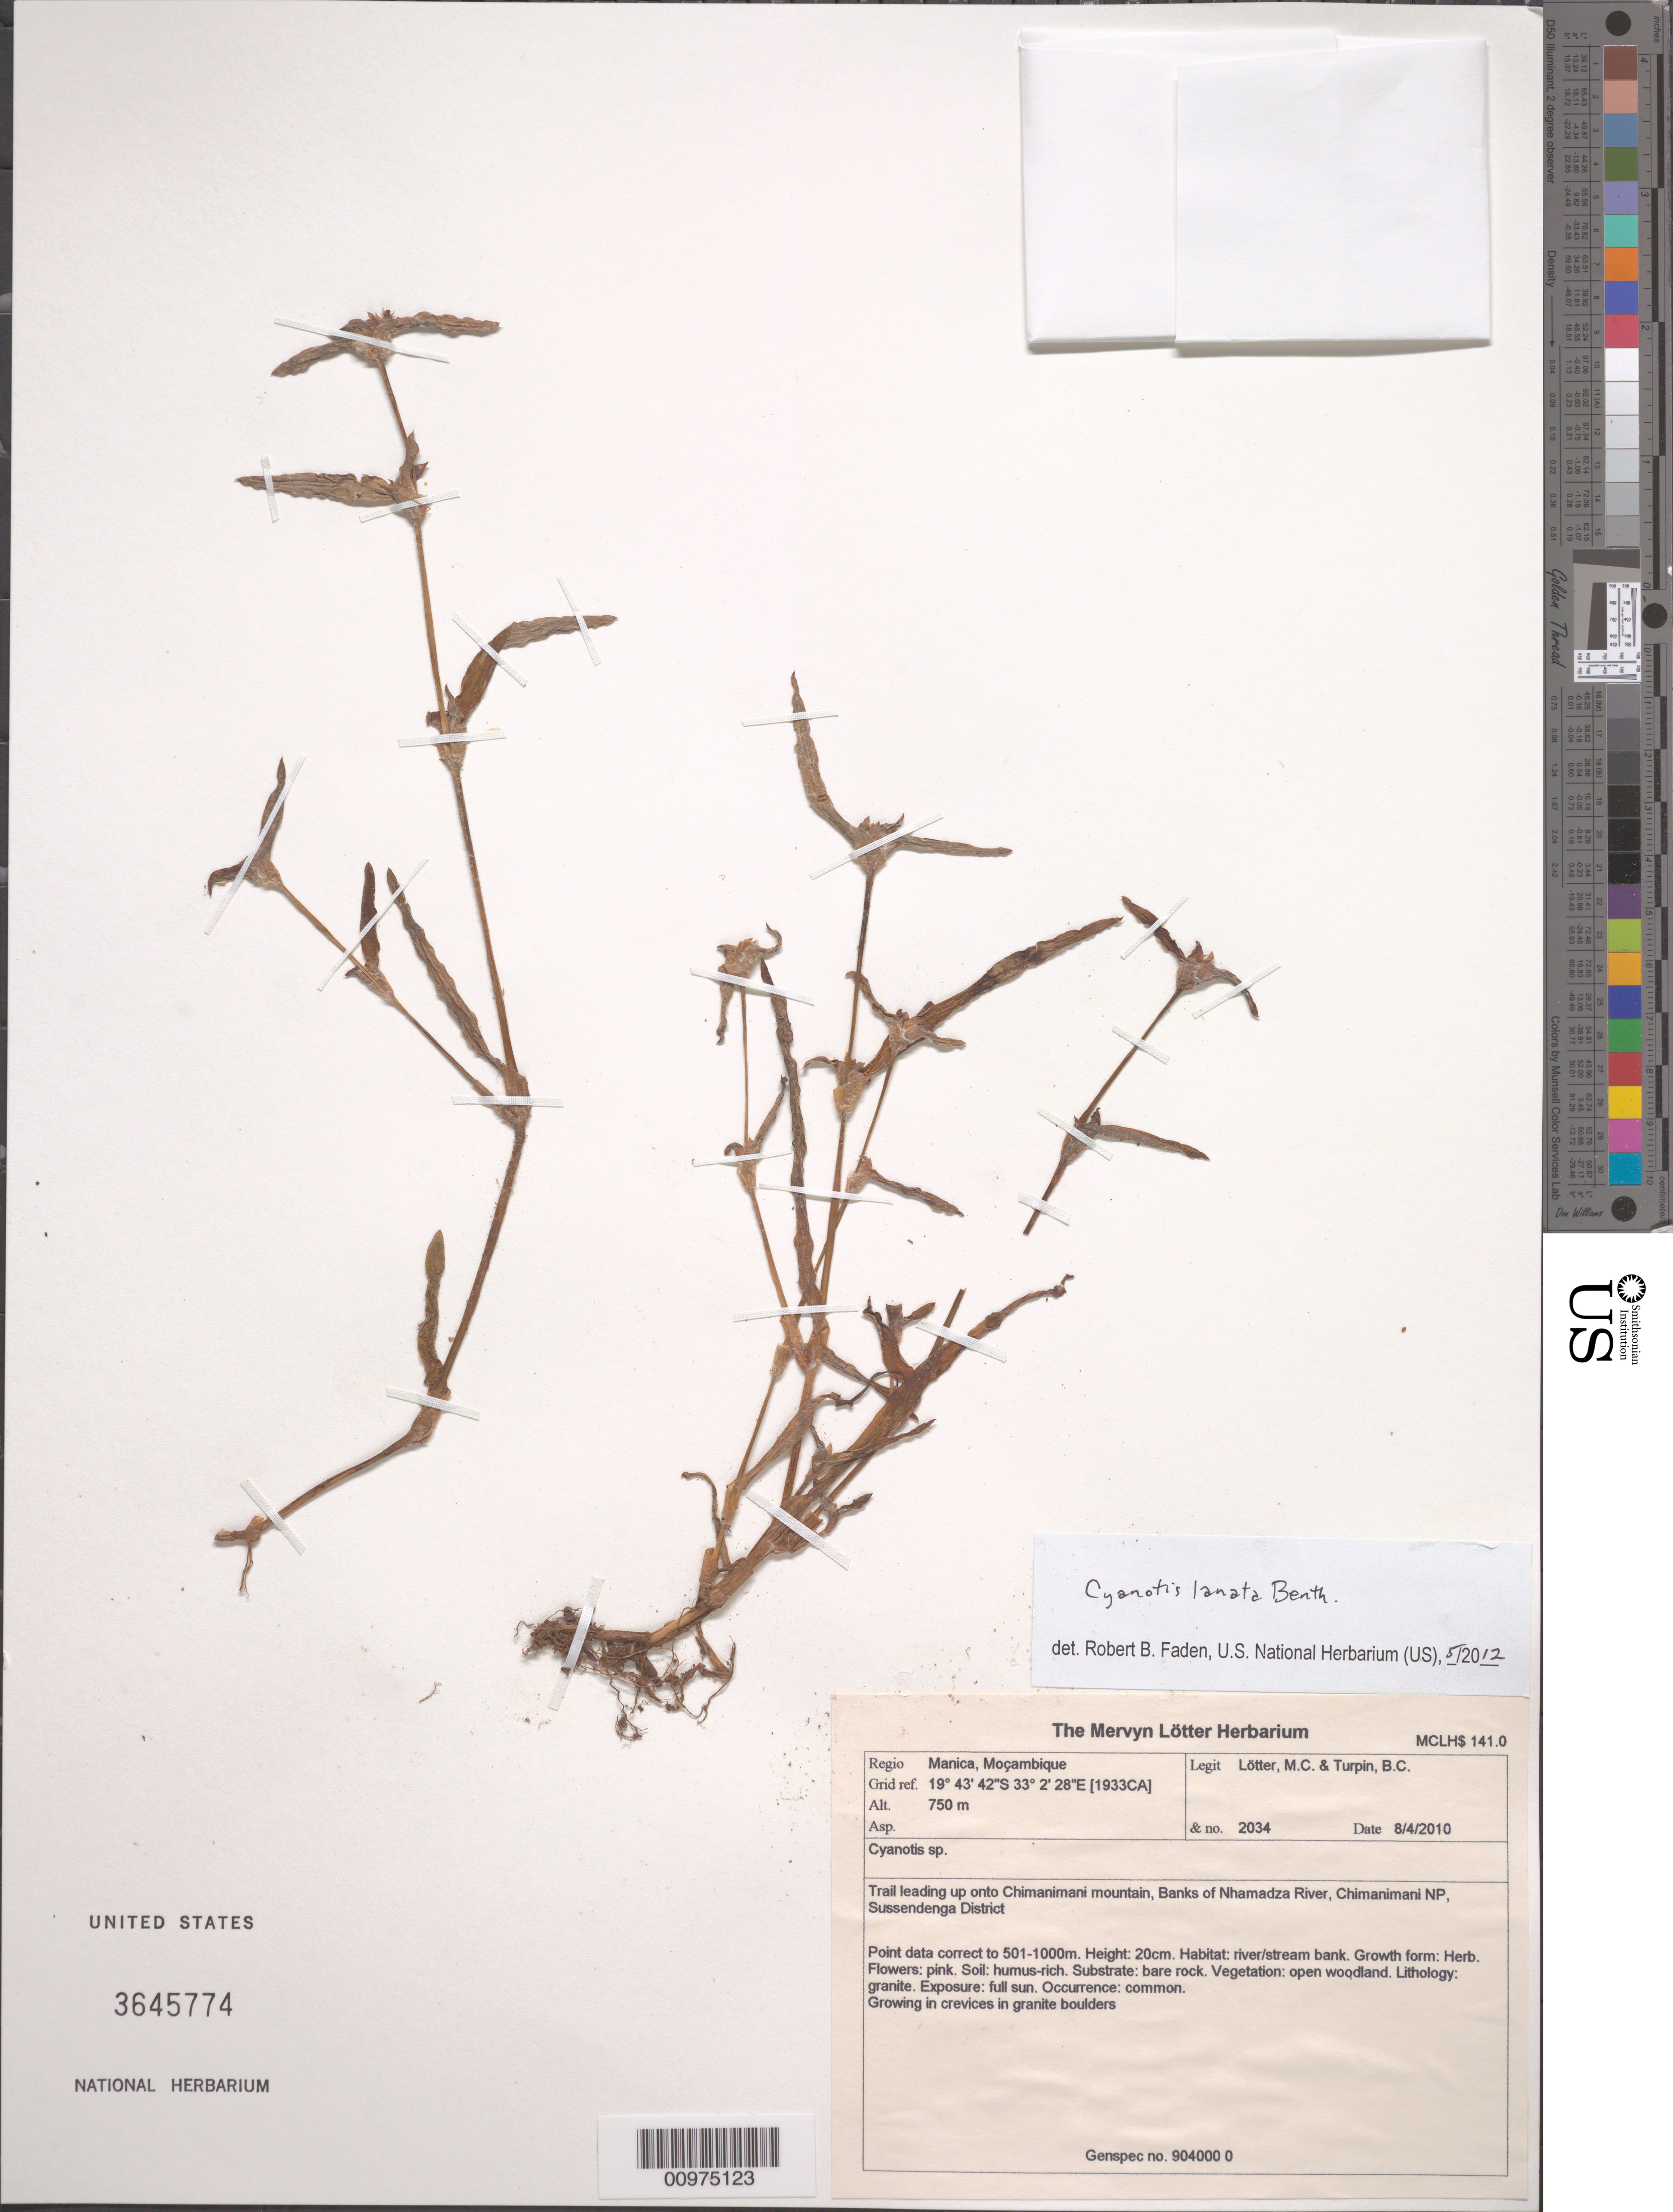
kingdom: Plantae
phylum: Tracheophyta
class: Liliopsida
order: Commelinales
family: Commelinaceae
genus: Cyanotis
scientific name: Cyanotis lanata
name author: Benth.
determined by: Faden, Robert B., (US), Smithsonian Institution - National Museum of Natural History (UNITED STATES)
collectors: M. Lötter & B. C. Turpin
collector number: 2034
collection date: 2010-04-08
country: Mozambique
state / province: Manica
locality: Trail leading up onto Chimanimani mountain, Banks of Nhamadza River, Chimanimani NP, Siussendenga District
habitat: Growing in crevices in granite boulders. Habitat: river/stream bank. Soil: humus-rich. Substrate: bare rock. Vegetation: open woodland. Lithology: granite.. Exposure: full sum. Occurrence: common.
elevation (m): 750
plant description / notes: GRID REFERENCE: 1933CA Genspec no. 904000 0 Point data correct to 501-1000 m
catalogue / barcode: US 3645774